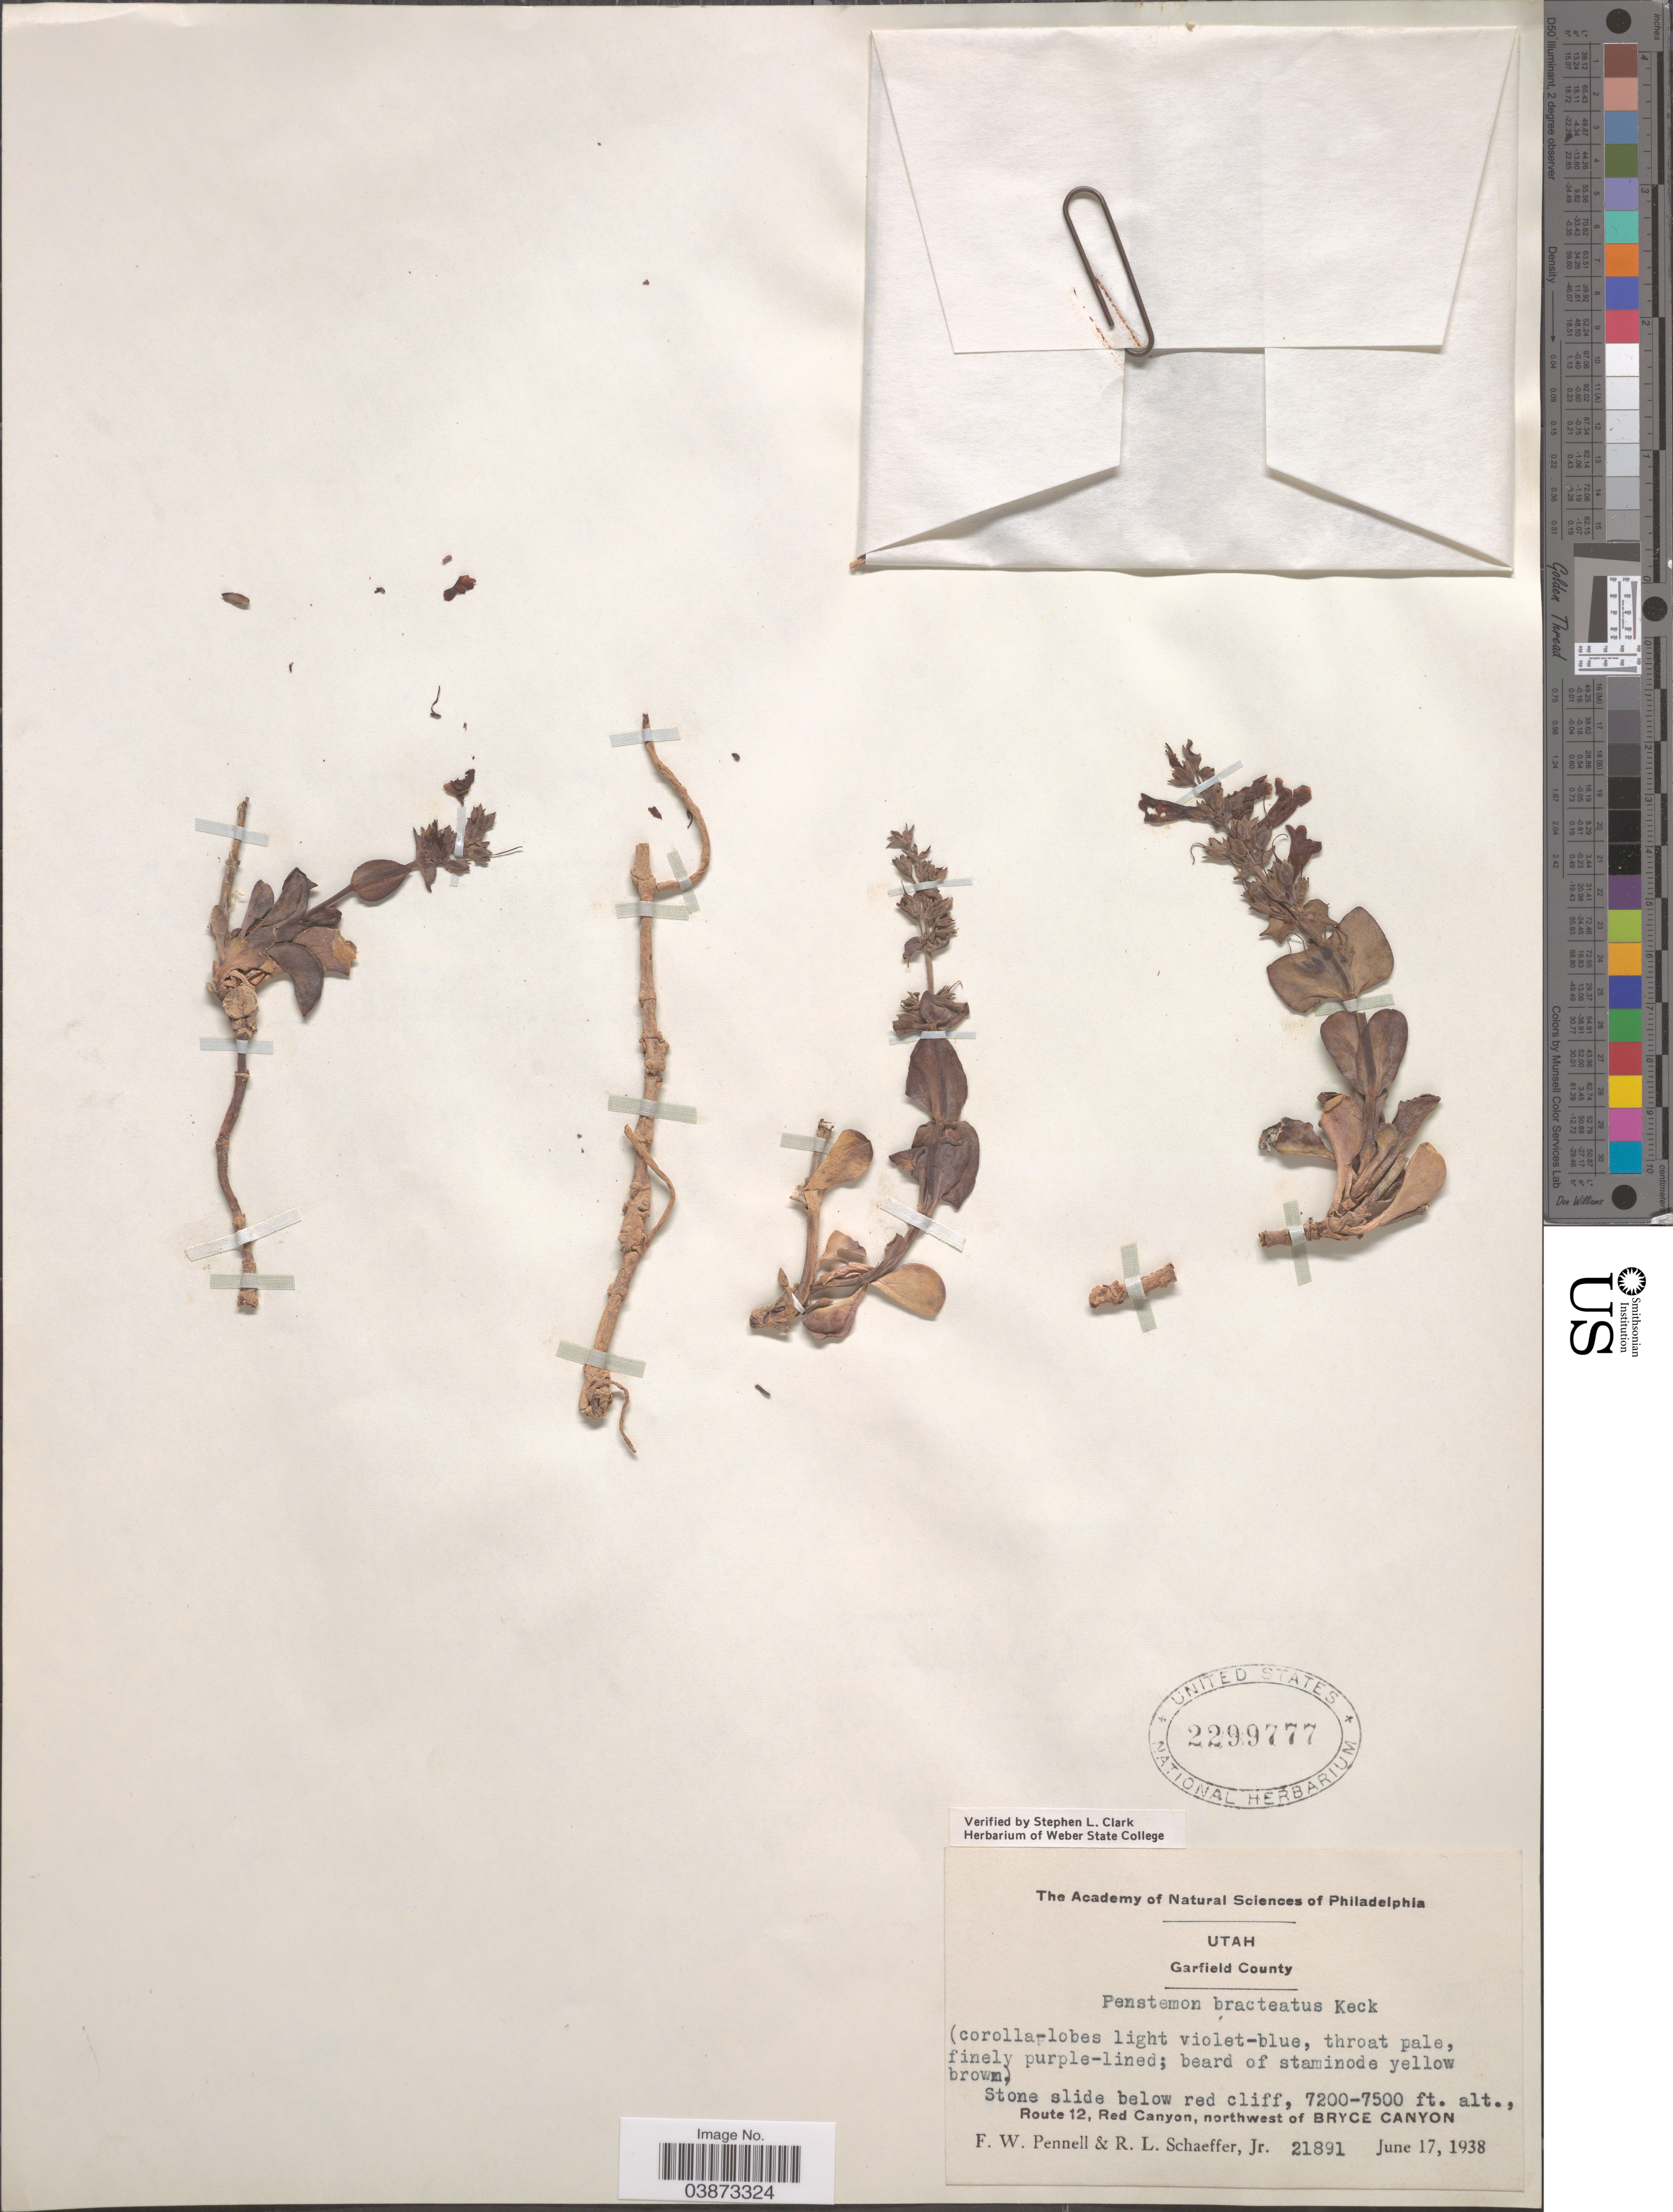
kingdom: Plantae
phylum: Tracheophyta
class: Magnoliopsida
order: Lamiales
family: Plantaginaceae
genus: Penstemon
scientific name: Penstemon bracteatus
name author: D.D. Keck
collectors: F. W. Pennell & R. L. Schaeffer Jr.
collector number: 21891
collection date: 1938-06-17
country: United States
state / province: Utah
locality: Garfield County. Stone slide below red cliff. Route 12, Red Canyon, northwest of Bryce Canyon.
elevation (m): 2195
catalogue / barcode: US 2299777